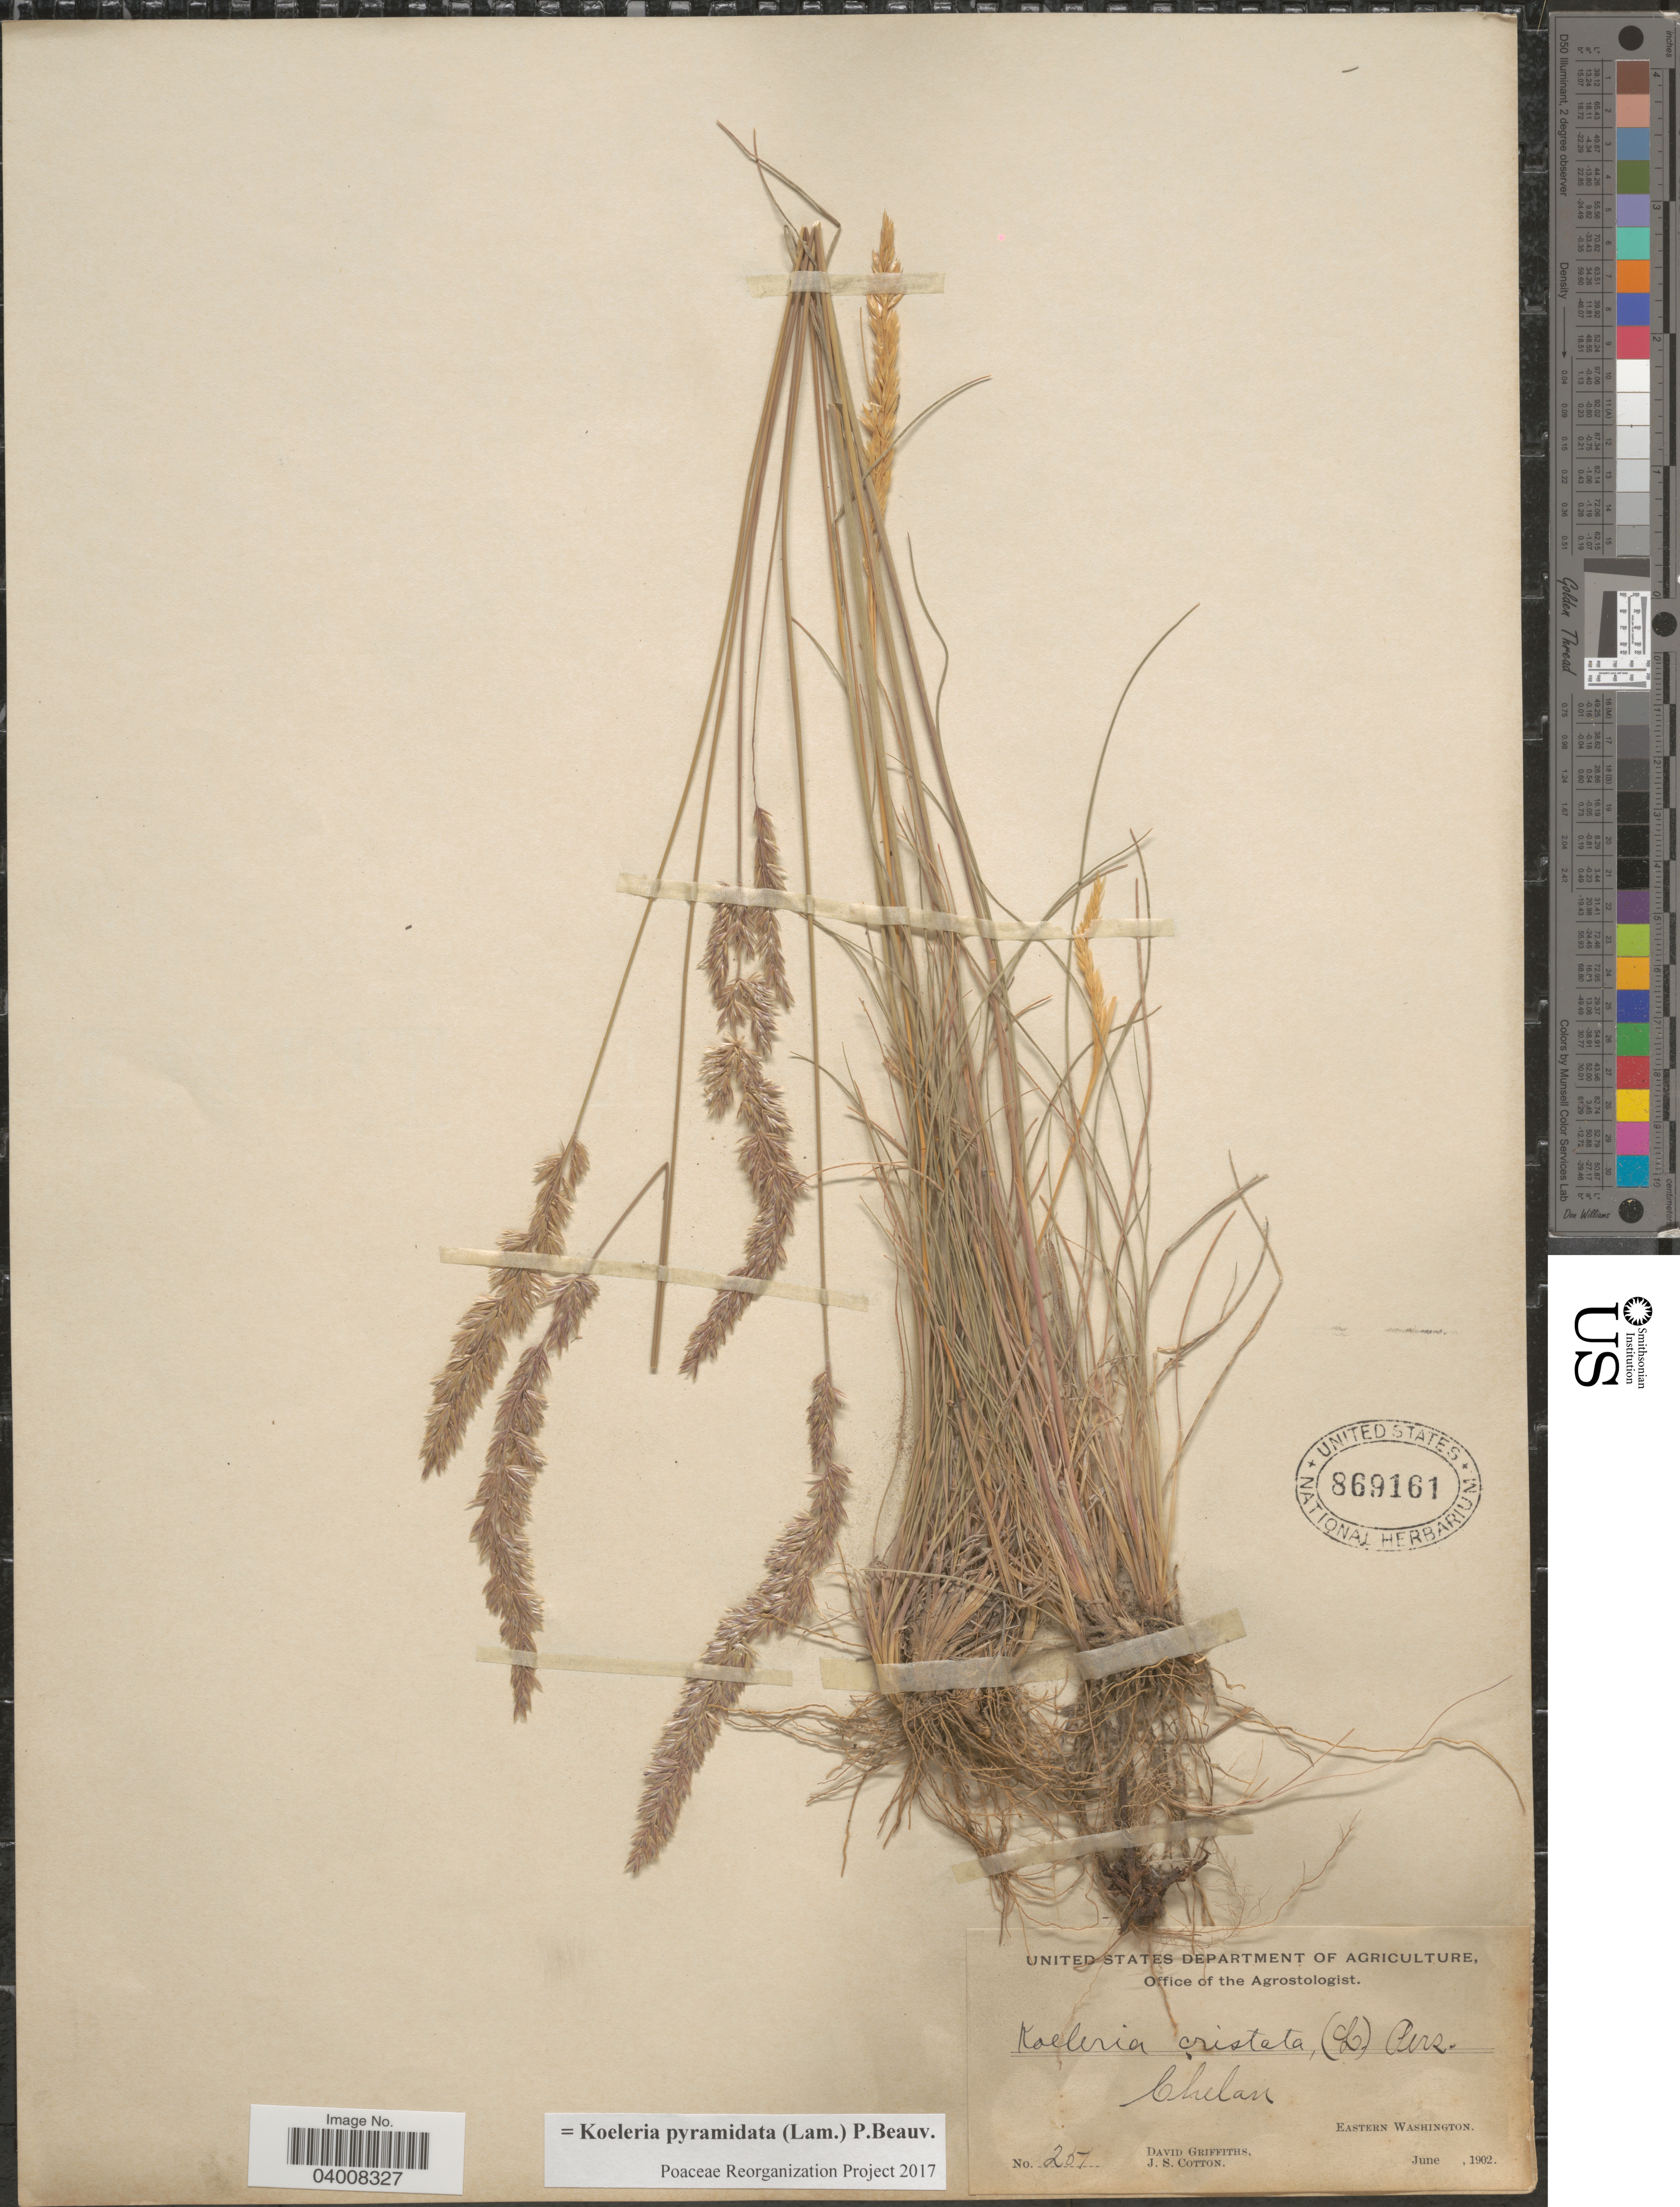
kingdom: Plantae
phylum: Tracheophyta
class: Liliopsida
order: Poales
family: Poaceae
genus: Koeleria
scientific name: Koeleria pyramidata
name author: (Lam.) P. Beauv.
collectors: D. Griffiths & J. S. Cotton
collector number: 251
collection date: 1902-06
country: United States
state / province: Washington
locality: Chelan. Eastern Washington.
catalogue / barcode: US 869161